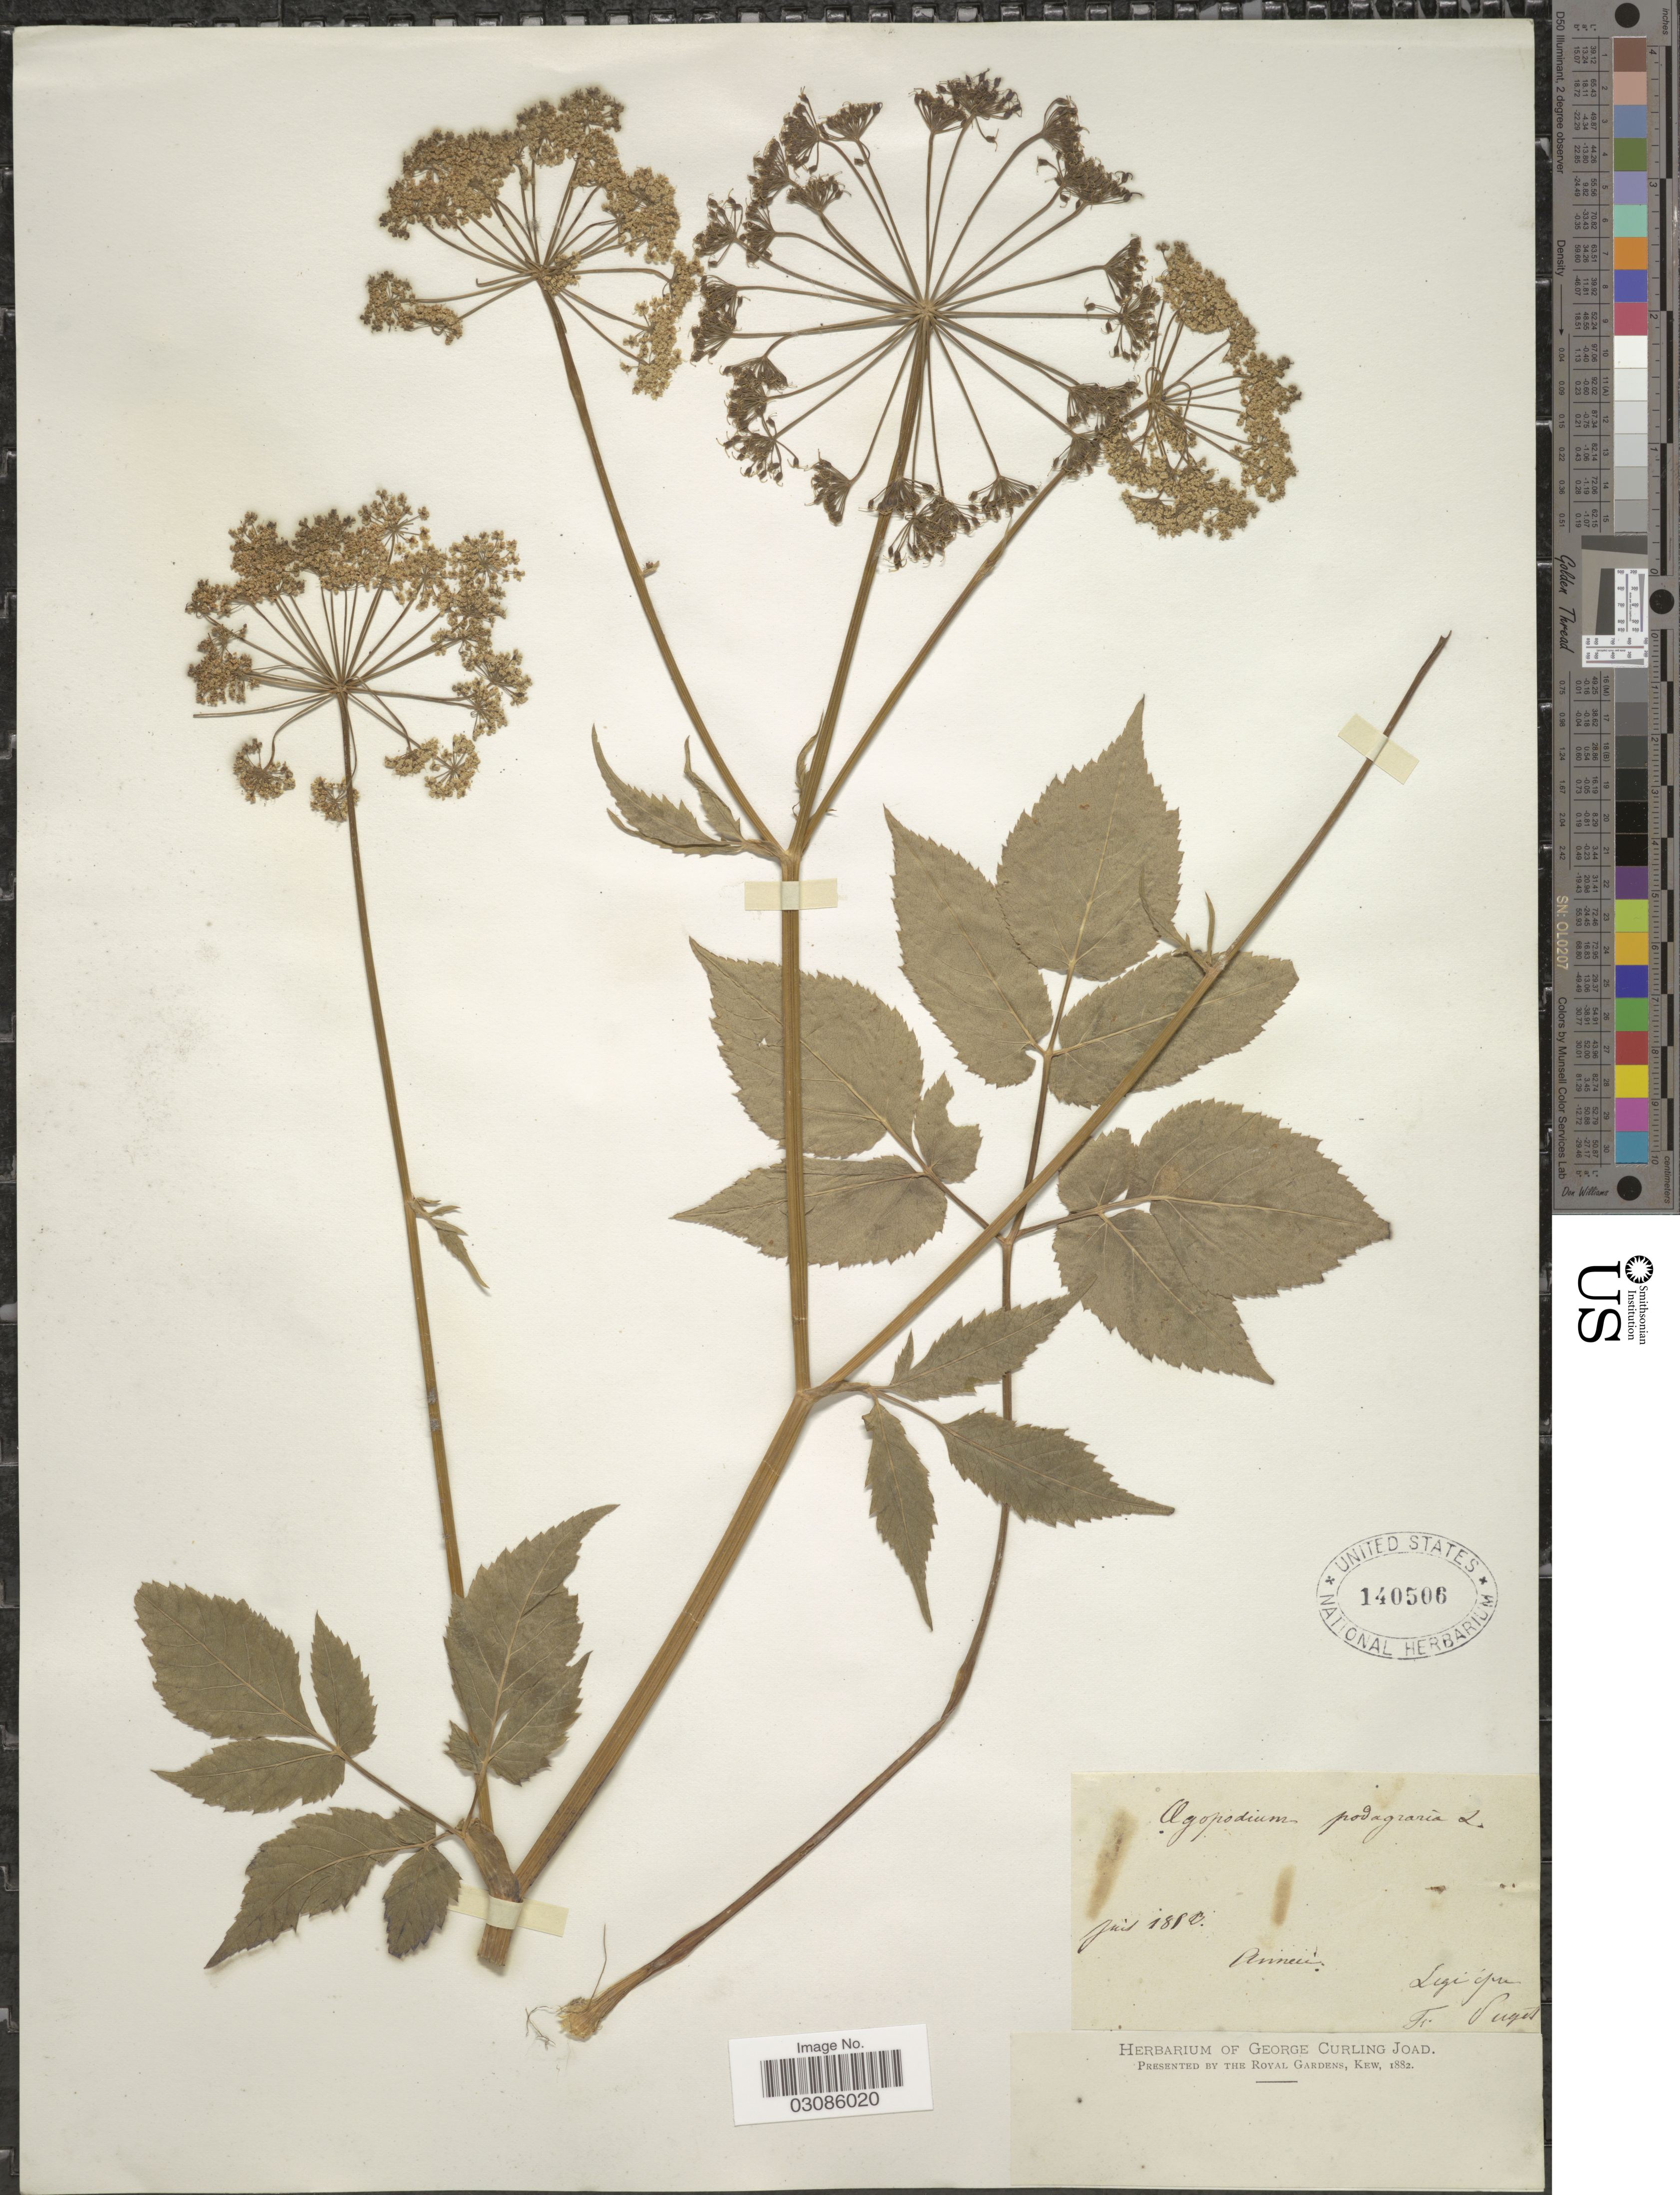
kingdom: Plantae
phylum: Tracheophyta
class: Magnoliopsida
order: Apiales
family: Apiaceae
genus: Aegopodium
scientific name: Aegopodium podagraria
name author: L.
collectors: -. Puget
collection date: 1850-06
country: France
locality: Anneu [interpreted]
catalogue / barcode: US 140506